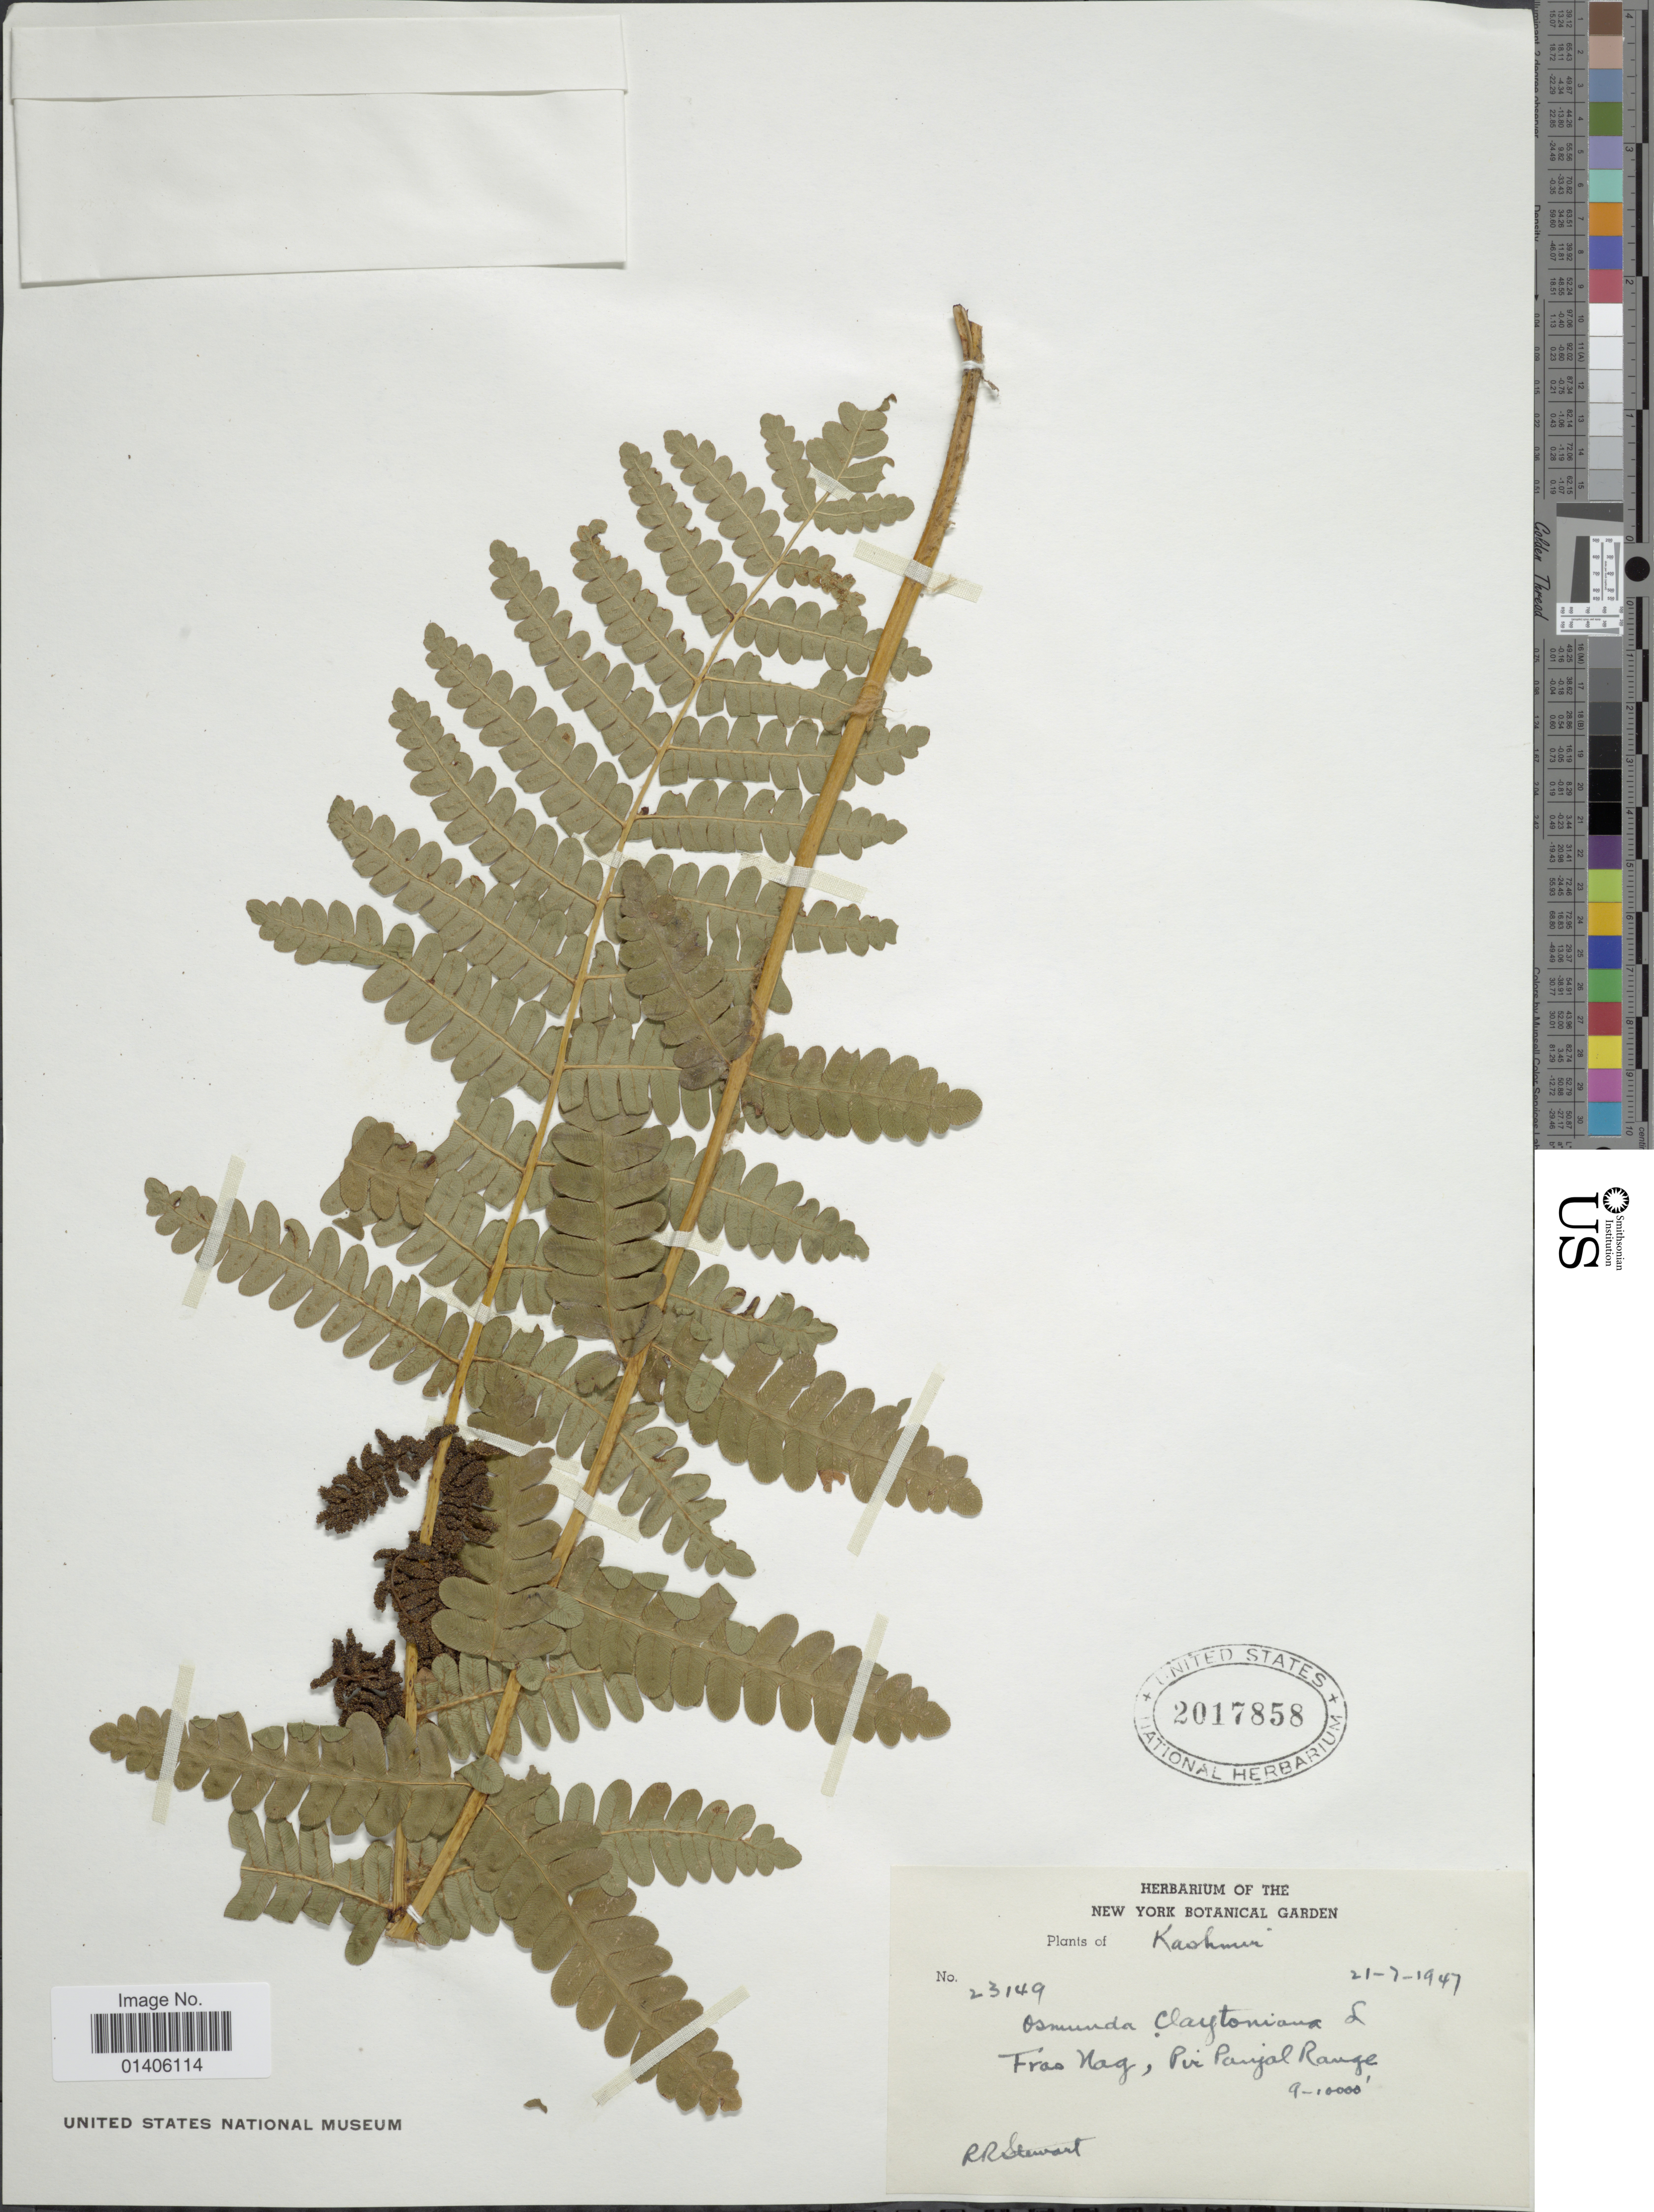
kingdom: Plantae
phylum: Tracheophyta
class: Polypodiopsida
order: Osmundales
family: Osmundaceae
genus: Osmunda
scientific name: Osmunda claytoniana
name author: (L.) Tagawa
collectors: R. R. Stewart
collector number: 23149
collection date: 1947-07-21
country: India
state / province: Jammu and Kashmir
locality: Kashmir, Fras Nag, Pir Panjal Range.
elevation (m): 2743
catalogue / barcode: US 2017858